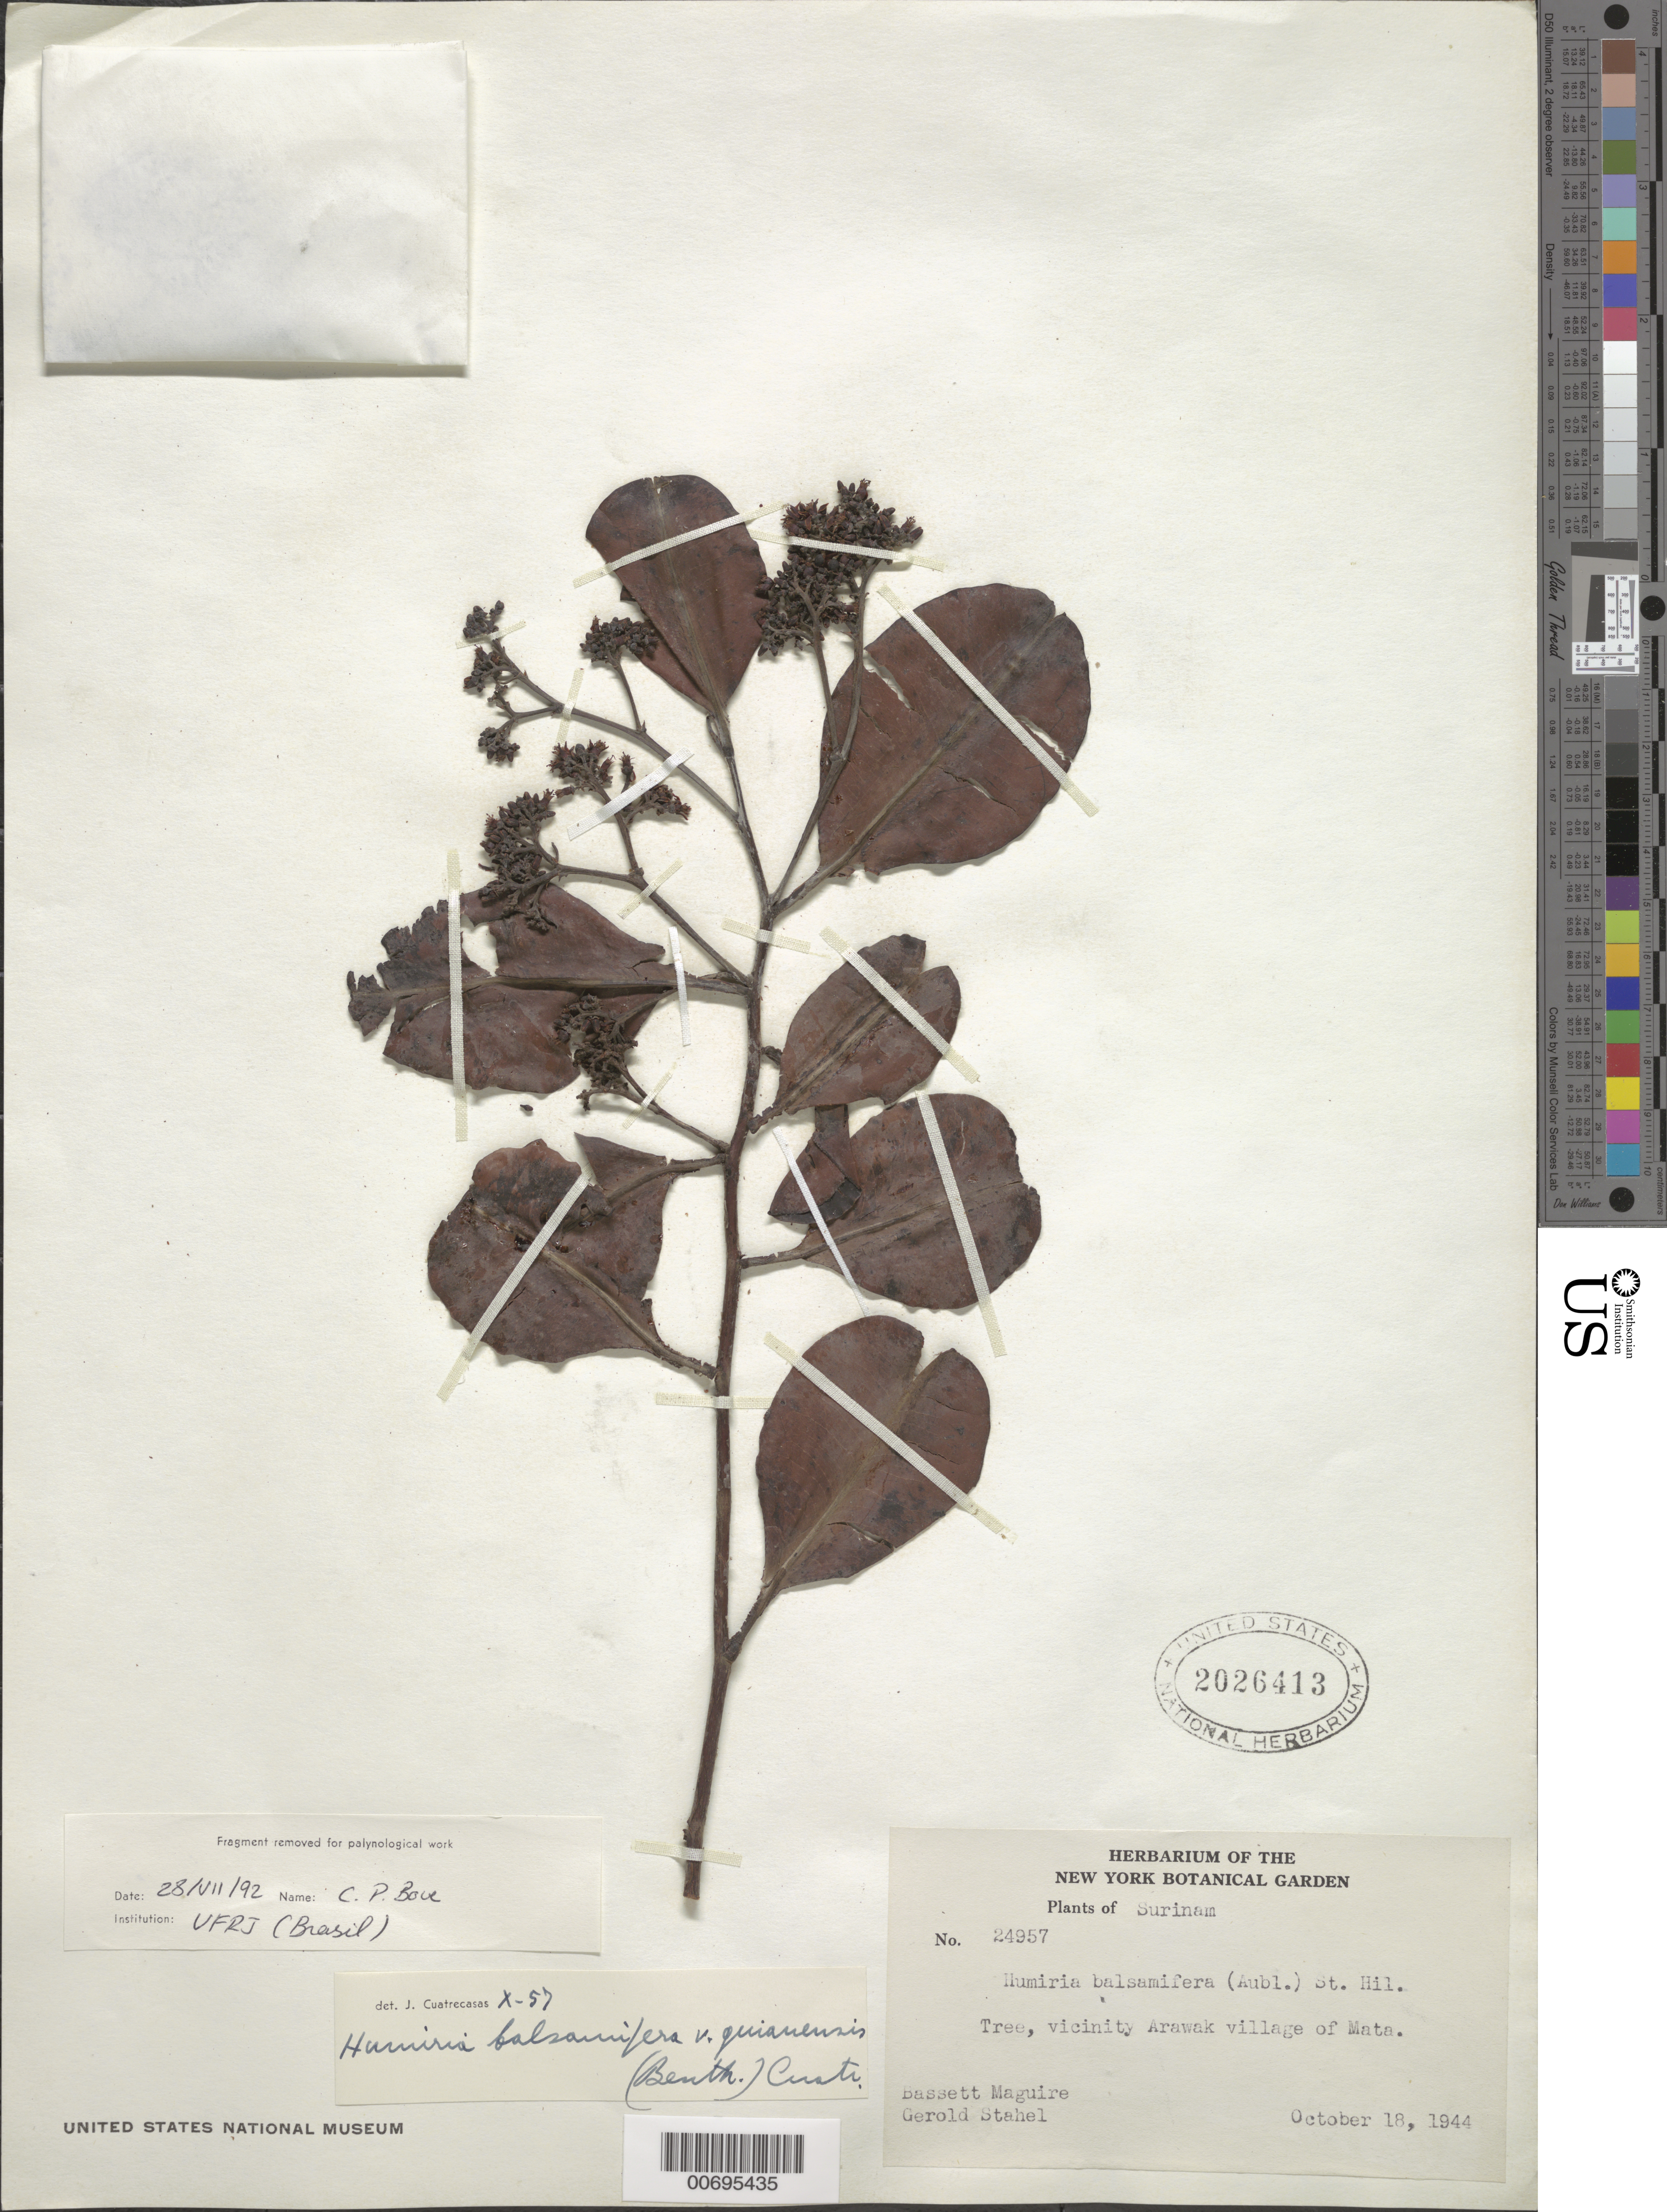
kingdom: Plantae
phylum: Tracheophyta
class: Magnoliopsida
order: Malpighiales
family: Humiriaceae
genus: Humiria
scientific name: Humiria balsamifera var. guianensis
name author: (Benth.) Cuatrec.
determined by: Cuatrecasas, J.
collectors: B. Maguire & G. Stahel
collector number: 24957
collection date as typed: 18-Oct-44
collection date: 1944-10-18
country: Suriname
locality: Zanderij I., Mata vic., Arawak village of Mata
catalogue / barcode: US 2026413